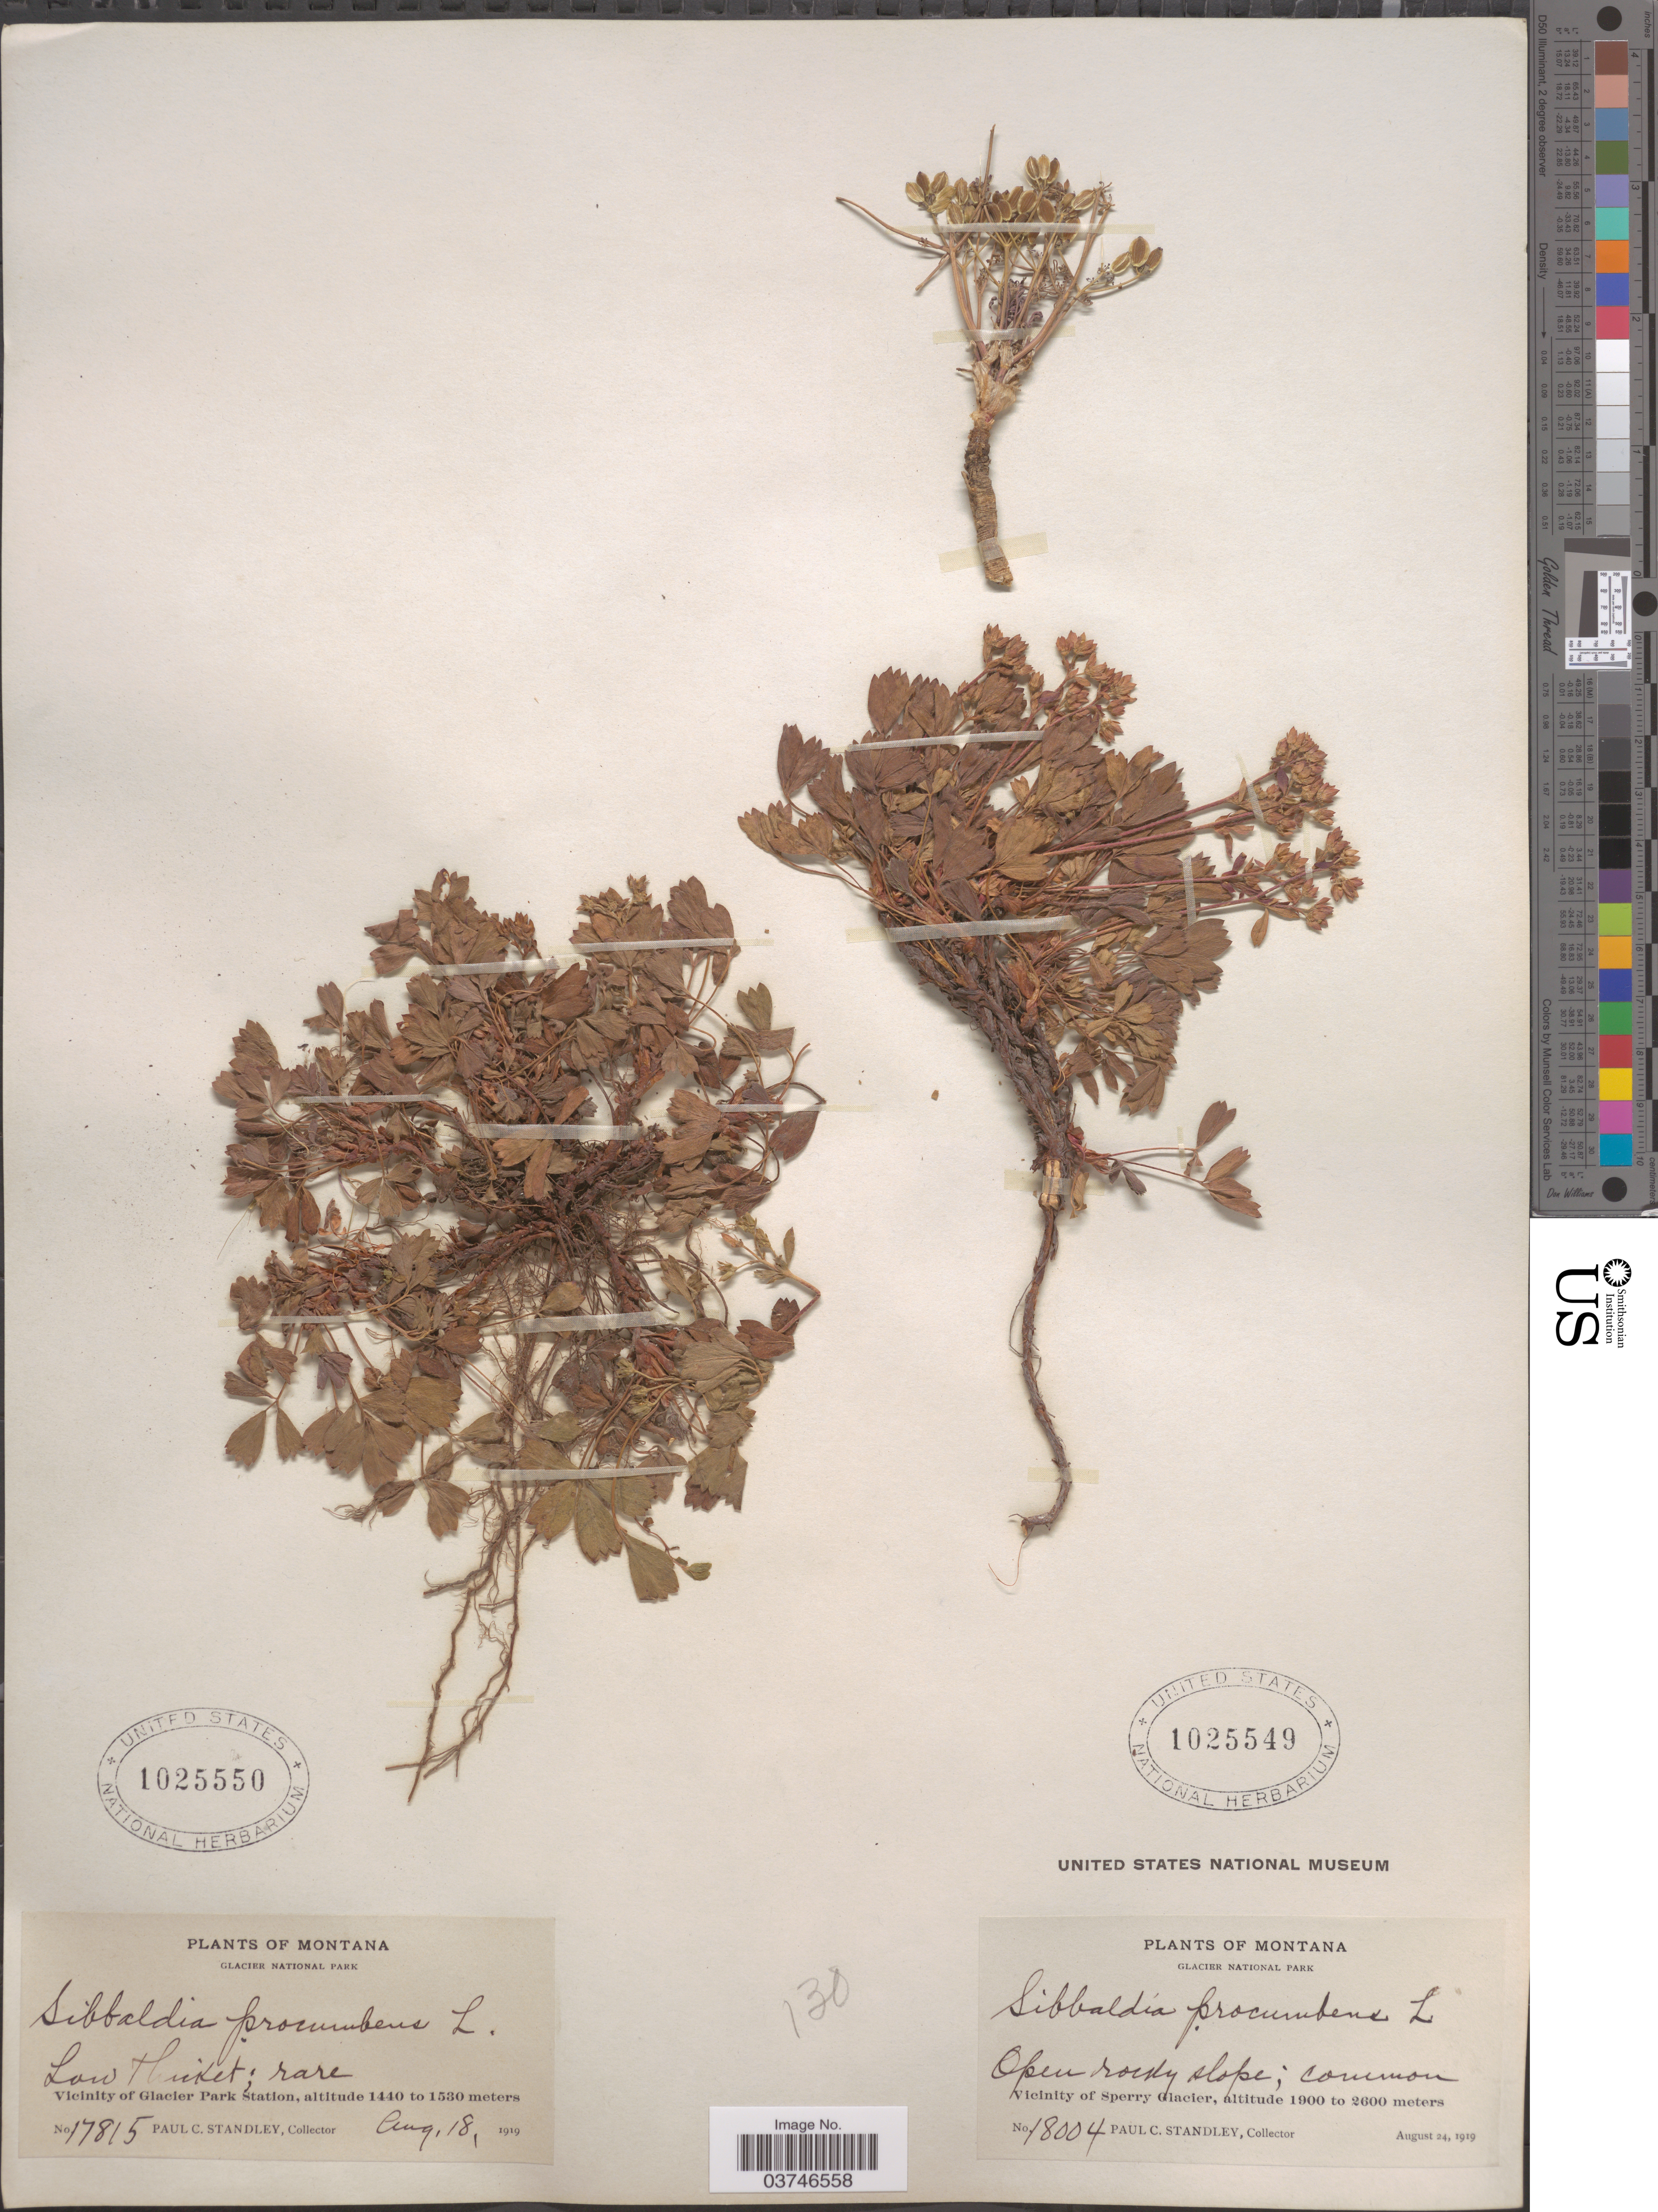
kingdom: Plantae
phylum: Tracheophyta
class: Magnoliopsida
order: Rosales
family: Rosaceae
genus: Sibbaldia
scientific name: Sibbaldia procumbens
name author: L.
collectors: P. C. Standley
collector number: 18004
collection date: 1919-08-24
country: United States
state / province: Montana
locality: Glacier National Park. Vicinity of Sperry Glacier.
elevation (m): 1900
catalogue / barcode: US 1025549